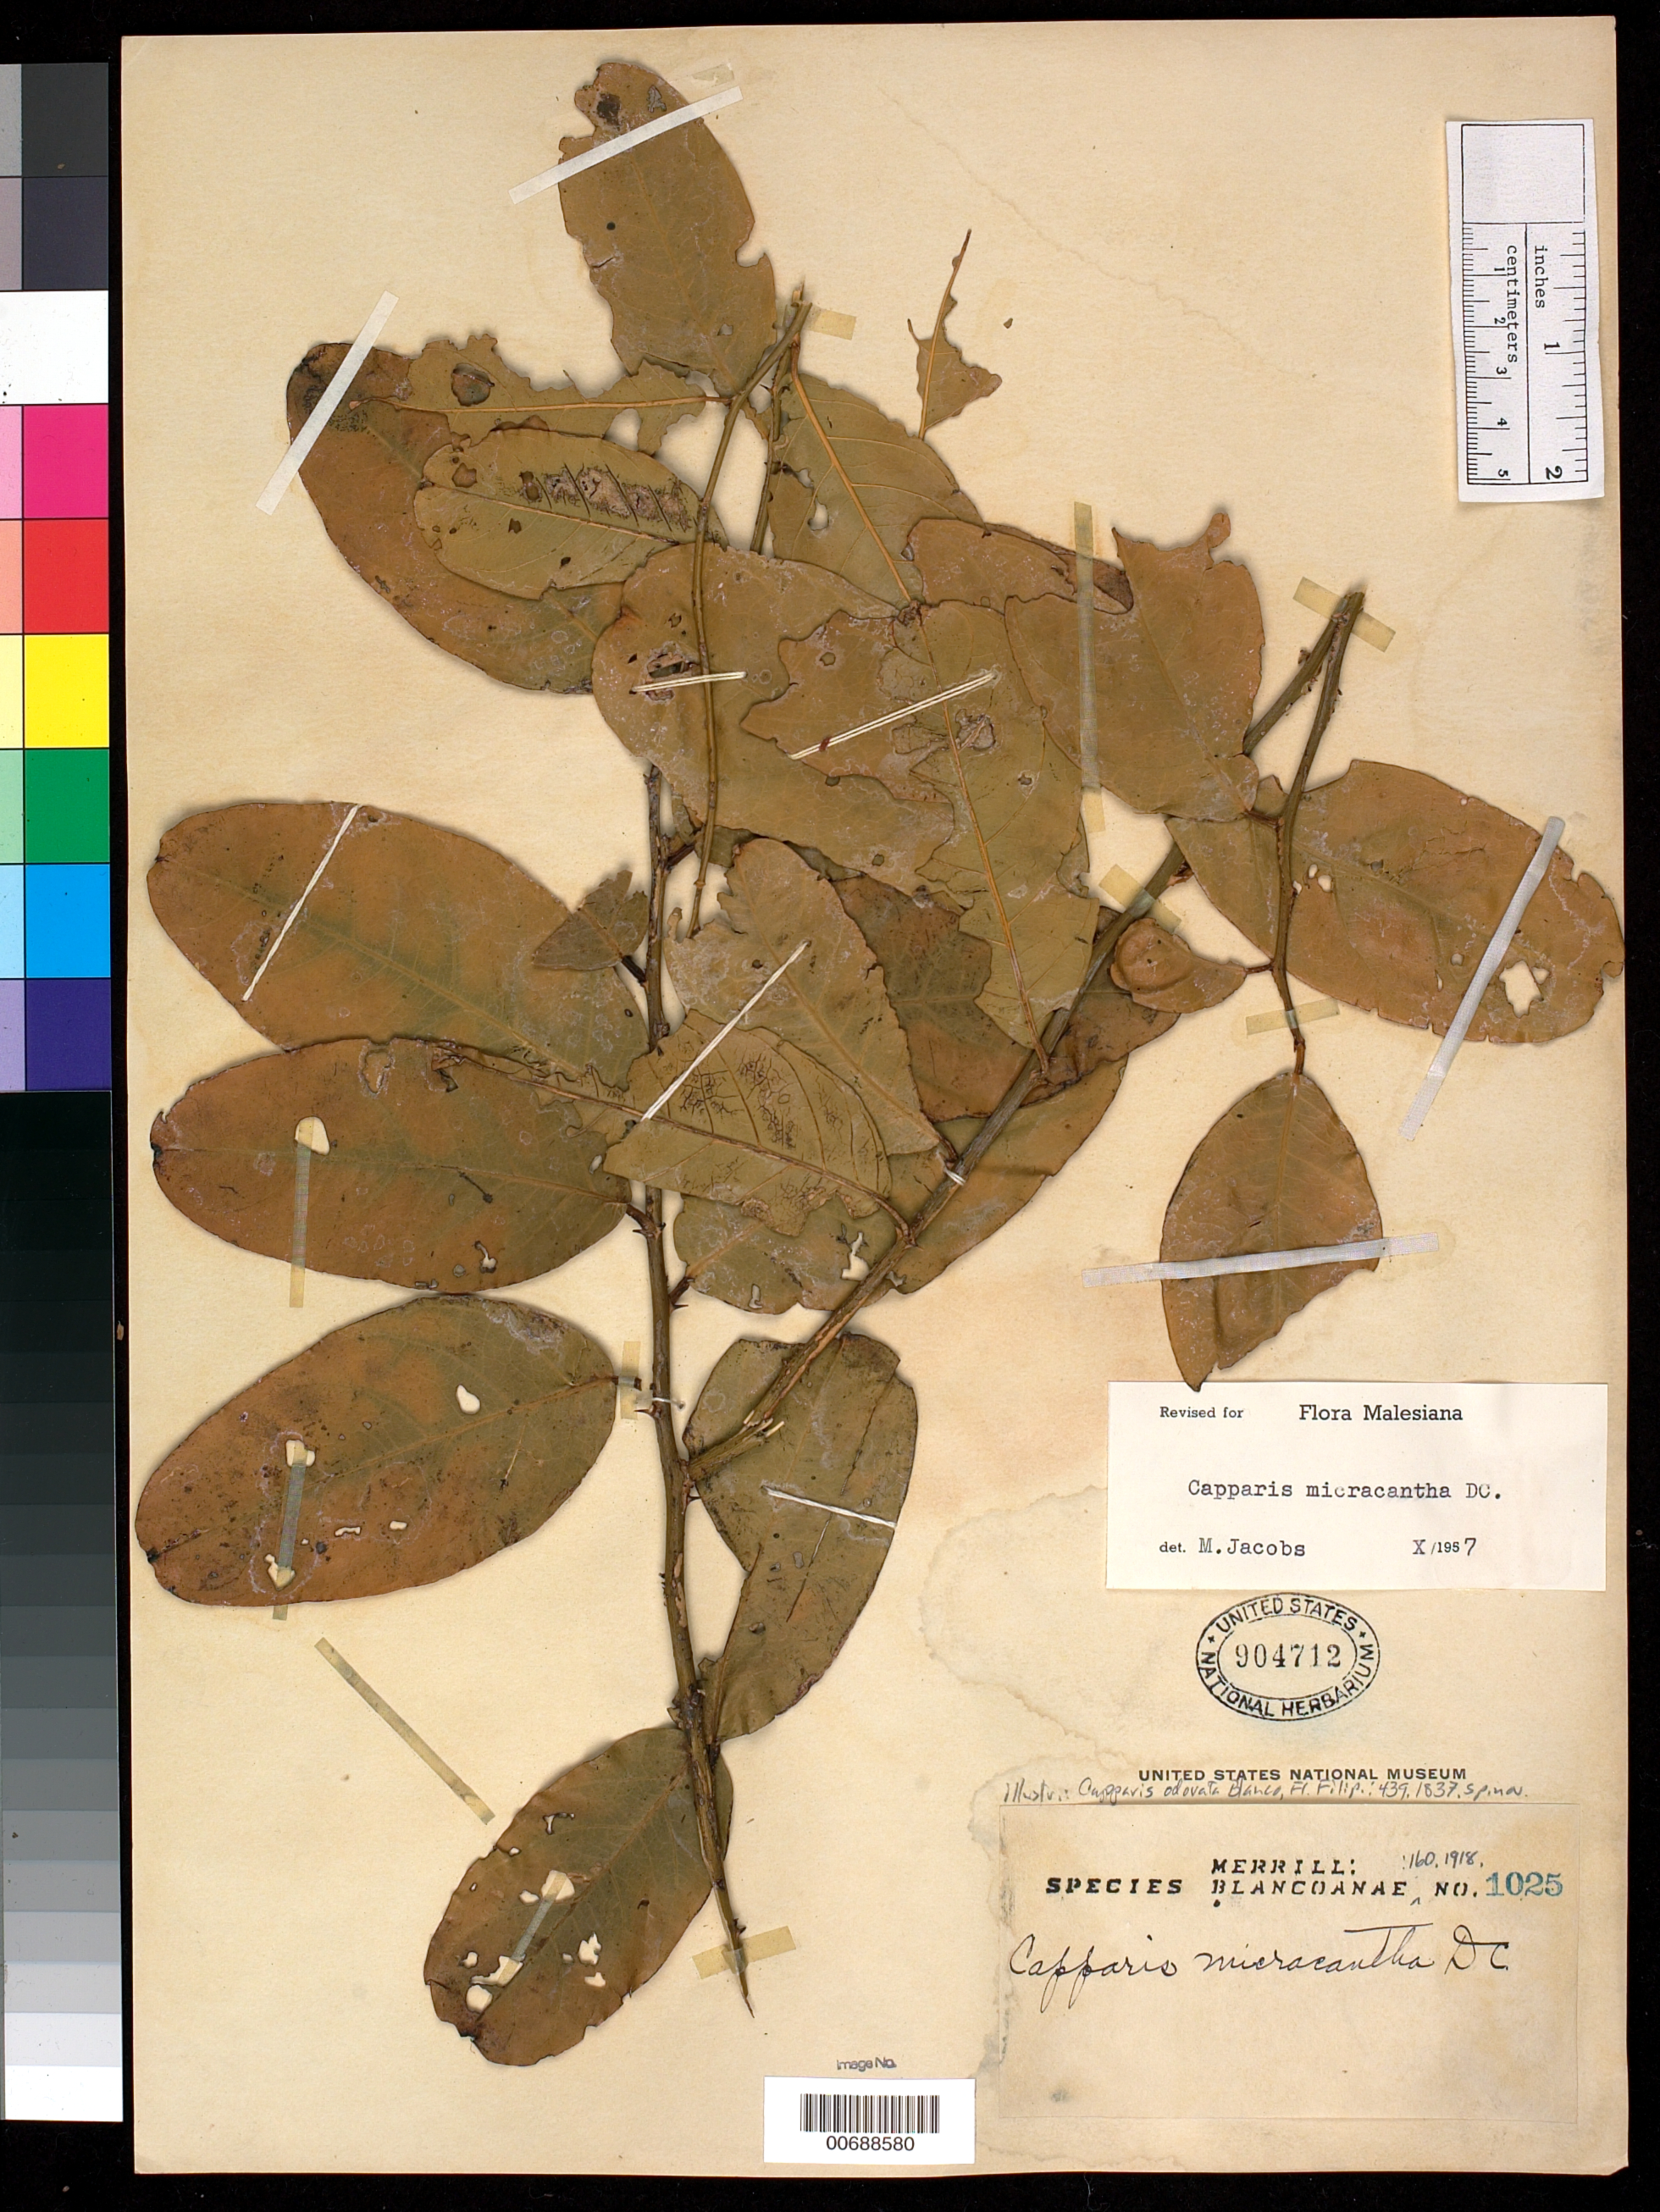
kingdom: Plantae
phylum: Tracheophyta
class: Magnoliopsida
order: Brassicales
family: Capparaceae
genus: Capparis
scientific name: Capparis micrantha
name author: DC.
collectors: E. D. Merrill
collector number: Sp. Blancoan. 1025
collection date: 1916-10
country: Philippines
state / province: Calabarzon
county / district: Rizal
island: Luzon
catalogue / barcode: US 904712